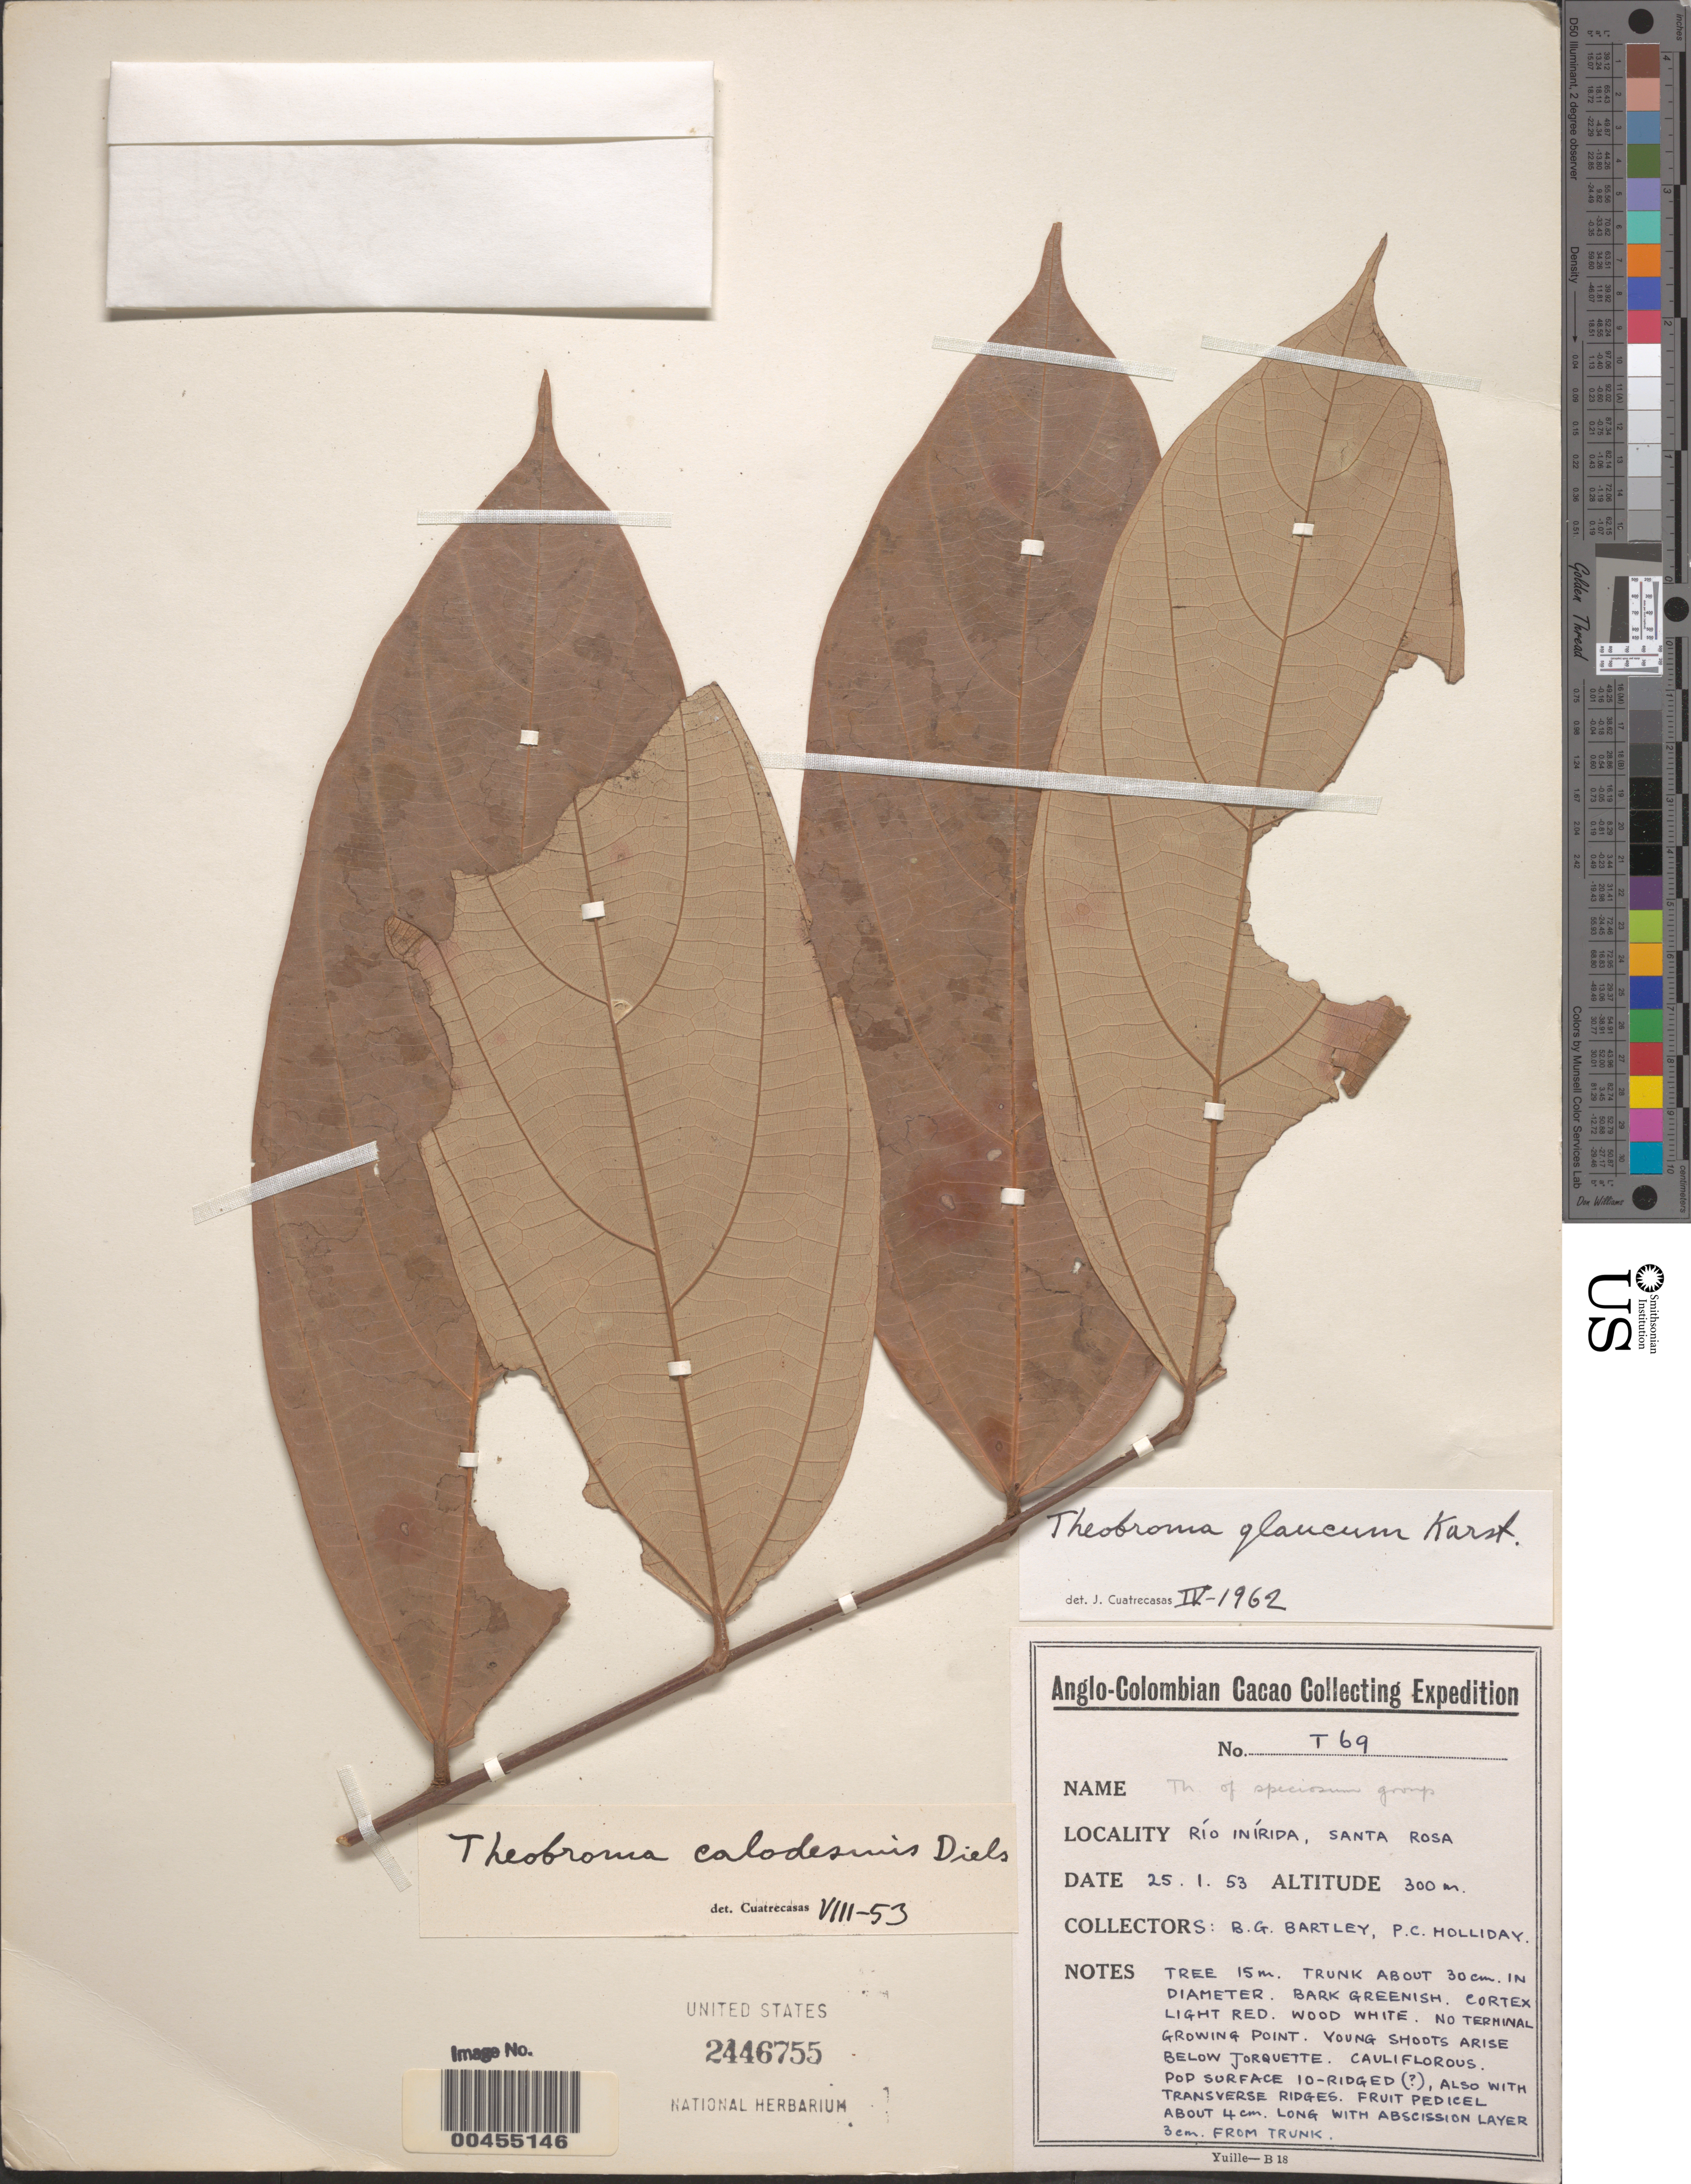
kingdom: Plantae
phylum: Tracheophyta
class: Magnoliopsida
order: Malvales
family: Malvaceae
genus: Theobroma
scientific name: Theobroma glaucum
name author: H. Karst.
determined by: Cuatrecasas, J.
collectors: B. Bartley & P. C. Holliday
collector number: T69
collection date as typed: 25 Jan 1953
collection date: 1953-01-25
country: Colombia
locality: Río Inírida, Santa Rosa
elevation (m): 300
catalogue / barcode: US 2446755